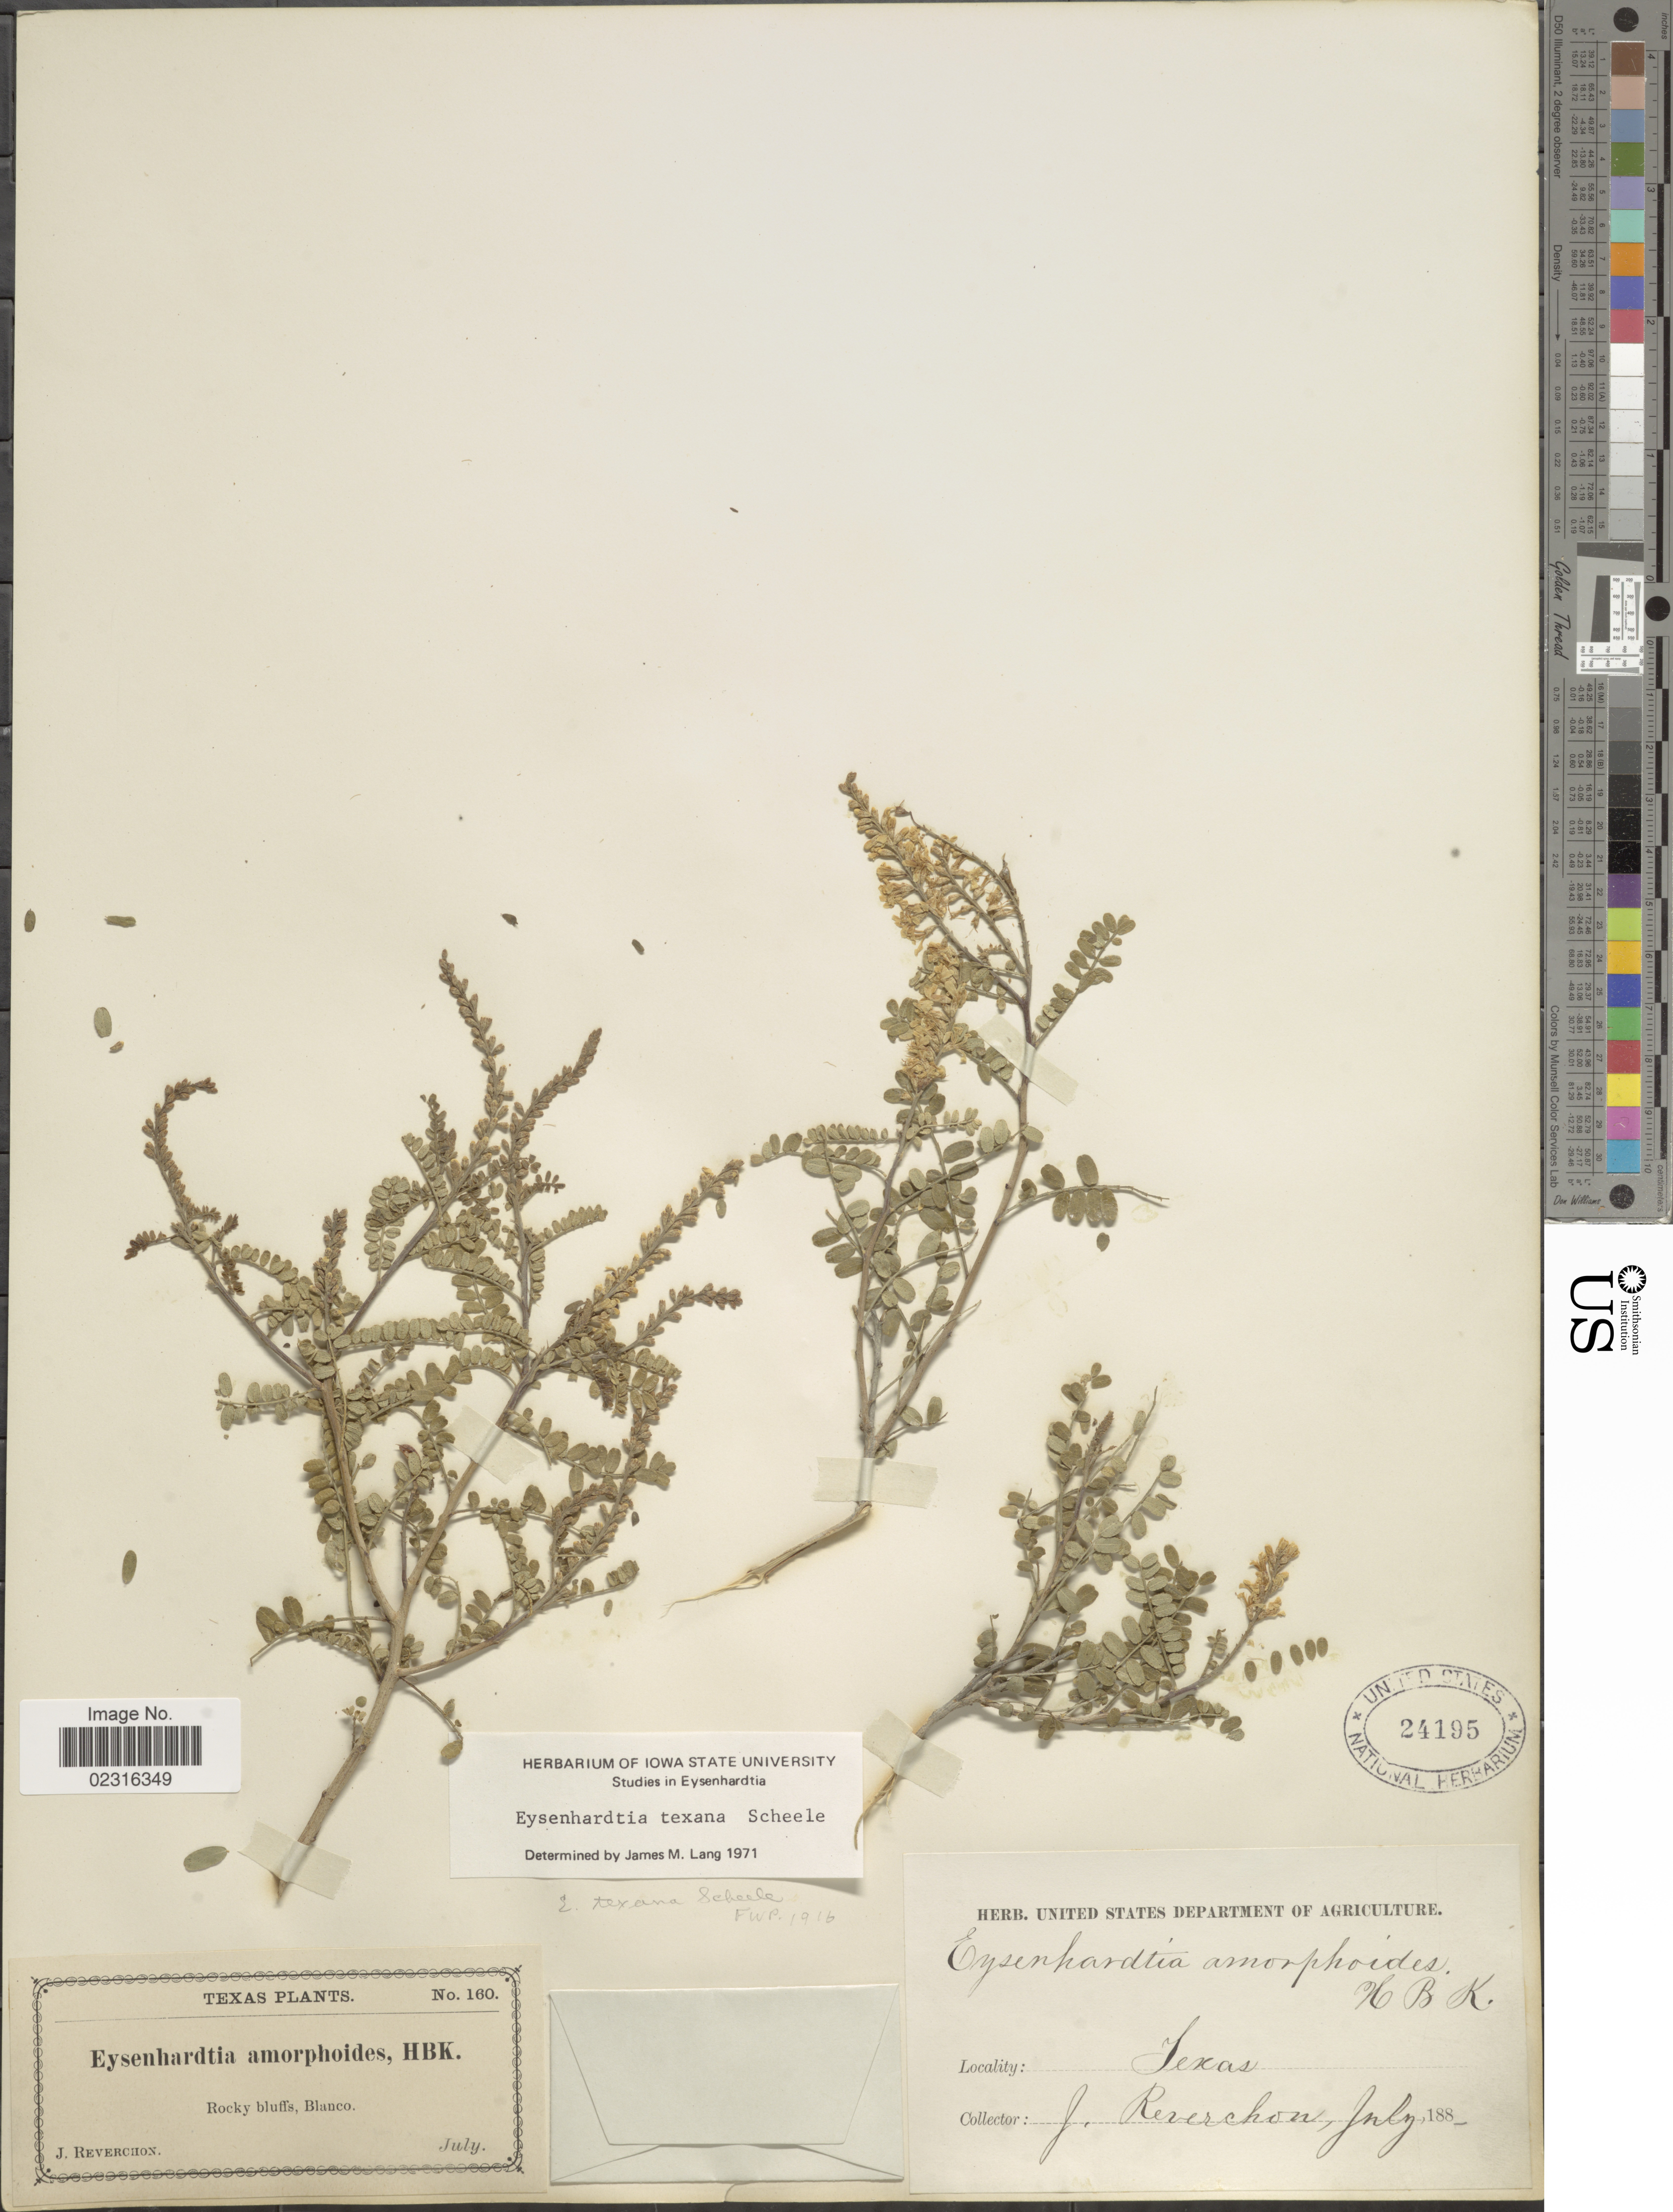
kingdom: Plantae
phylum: Tracheophyta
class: Magnoliopsida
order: Fabales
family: Fabaceae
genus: Eysenhardtia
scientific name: Eysenhardtia texana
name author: Scheele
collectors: J. Reverchon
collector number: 160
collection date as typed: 188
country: United States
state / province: Texas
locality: Rocky bluffs, Blanco.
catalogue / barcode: US 24195